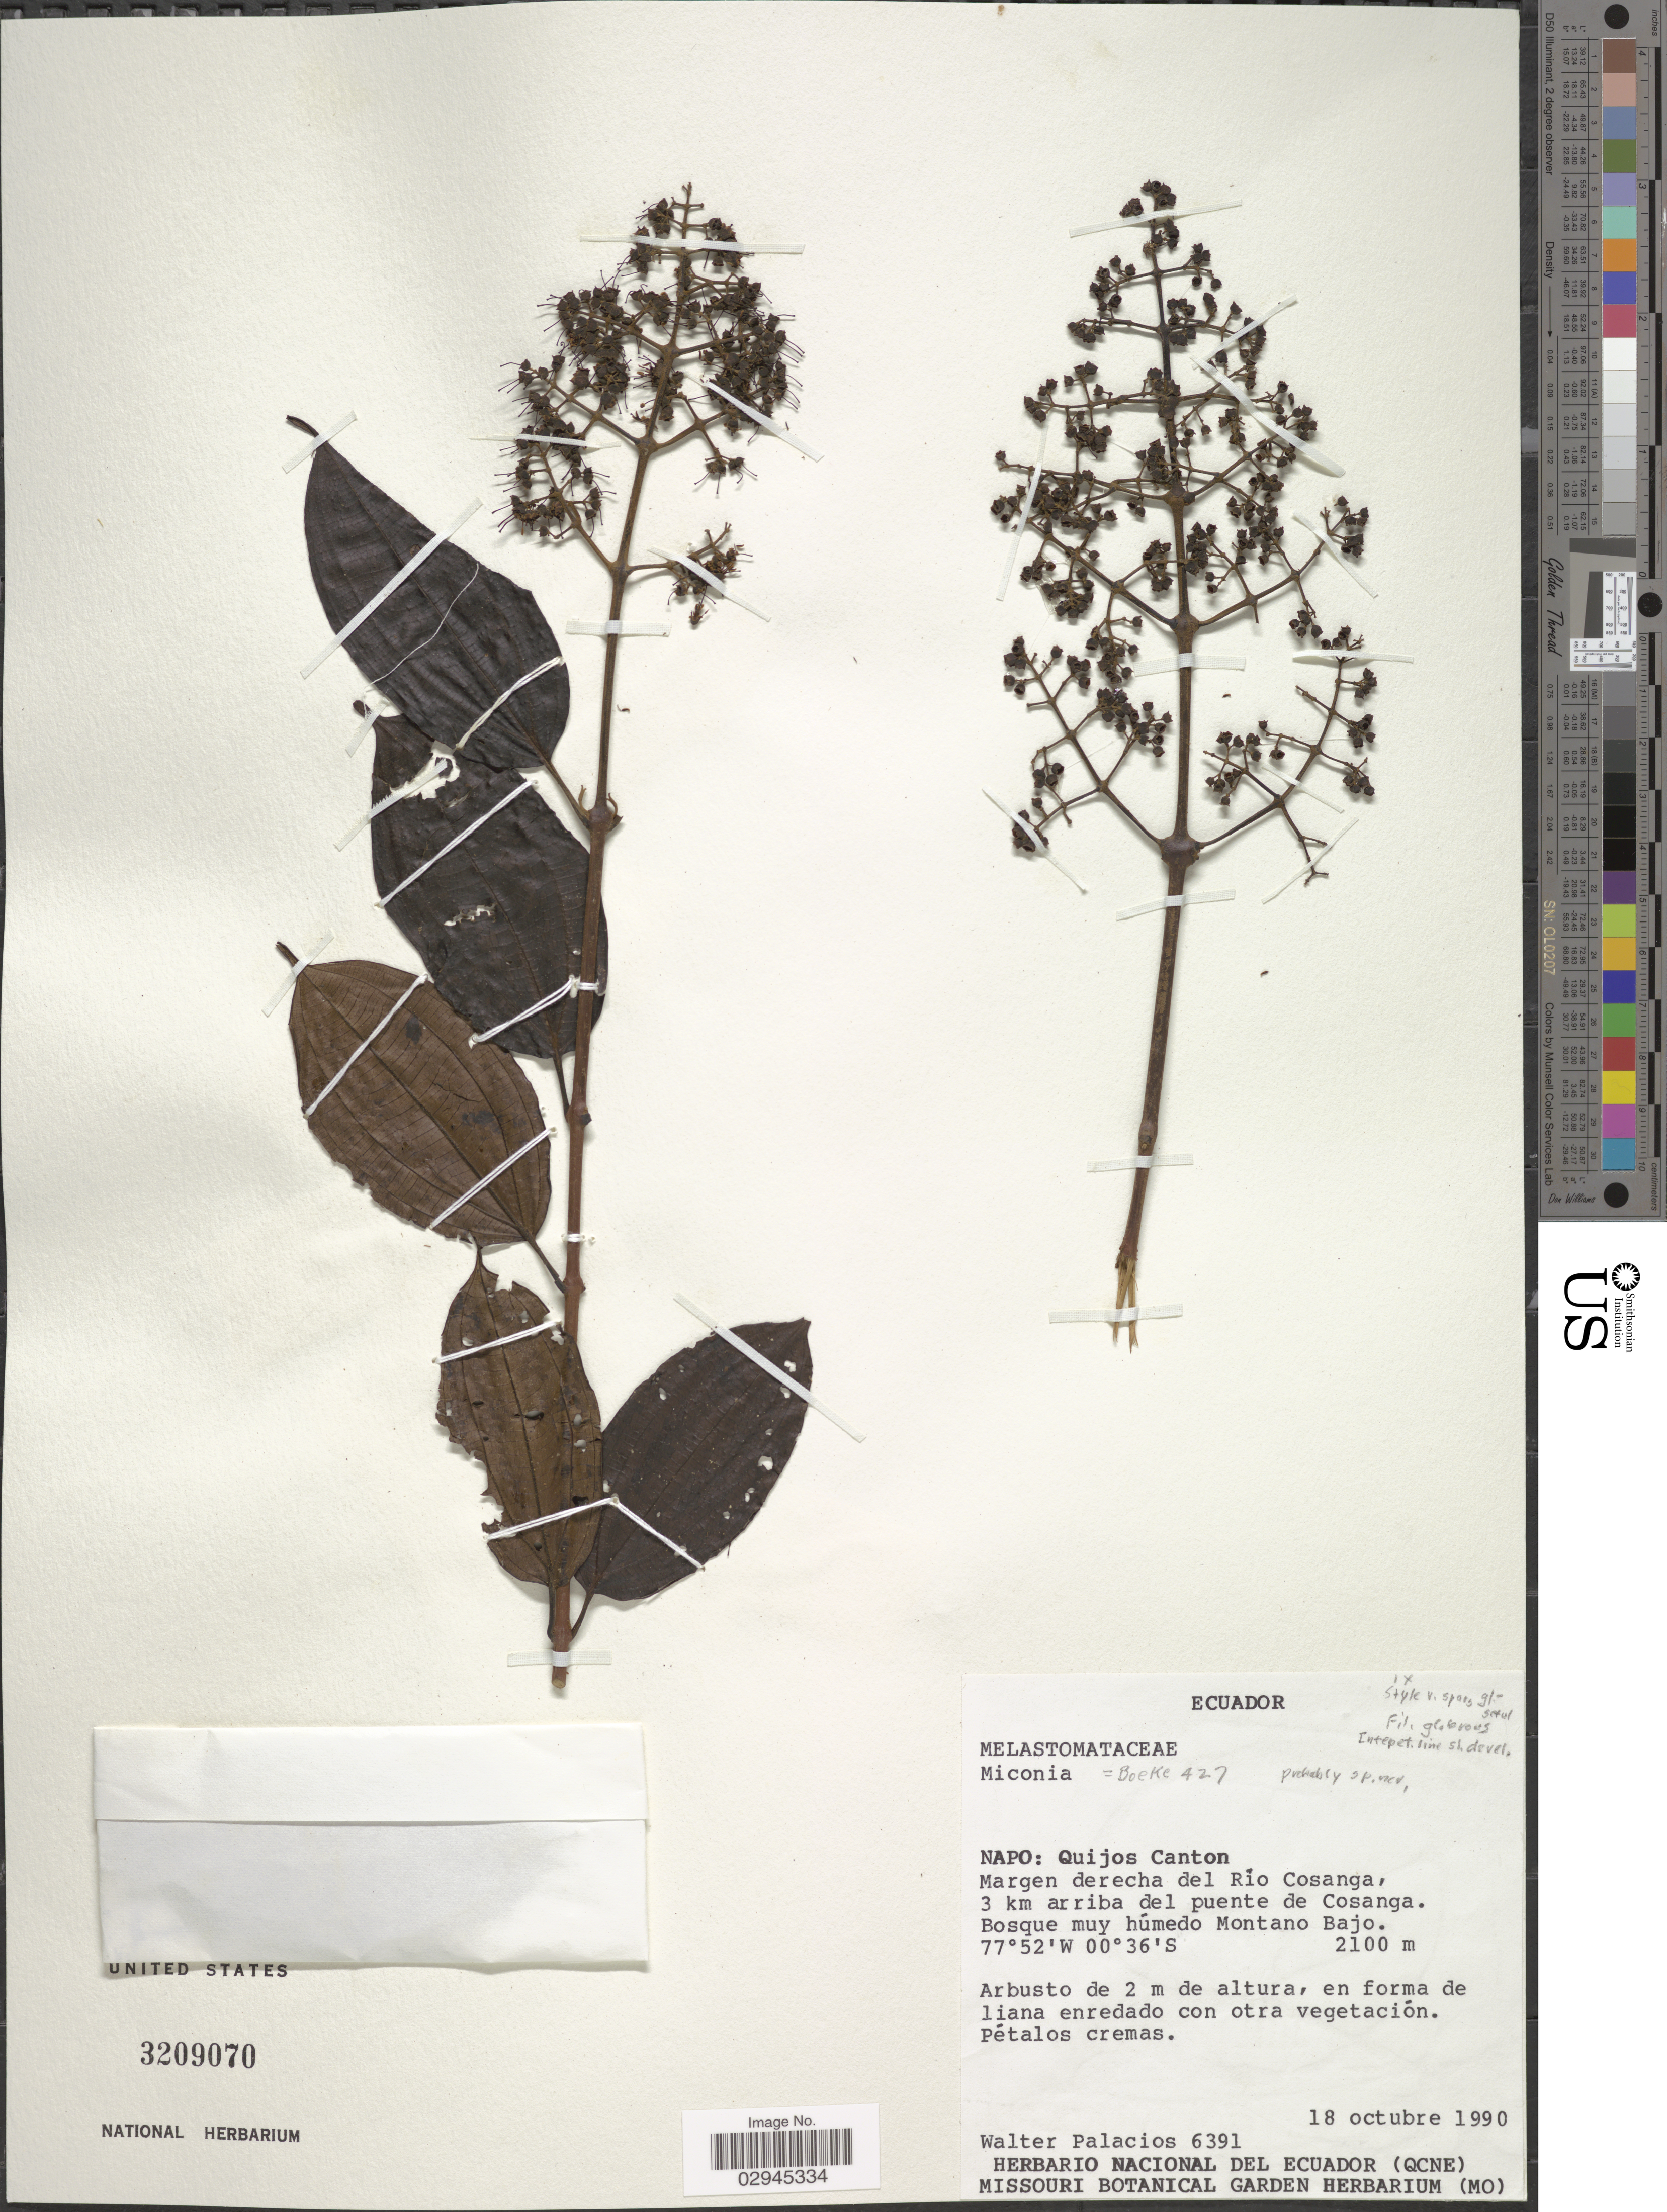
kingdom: Plantae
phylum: Tracheophyta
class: Magnoliopsida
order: Myrtales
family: Melastomataceae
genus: Miconia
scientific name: Miconia sp.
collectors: W. Palacios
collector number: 6391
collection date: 1990-10-18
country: Ecuador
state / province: Napo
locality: Quijos Canton. Margen derecha del Río Cosanga, 3 km arriba del puente de Cosanga. Bosque muy húmedo Montano Bajo.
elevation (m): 2100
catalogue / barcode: US 3209070